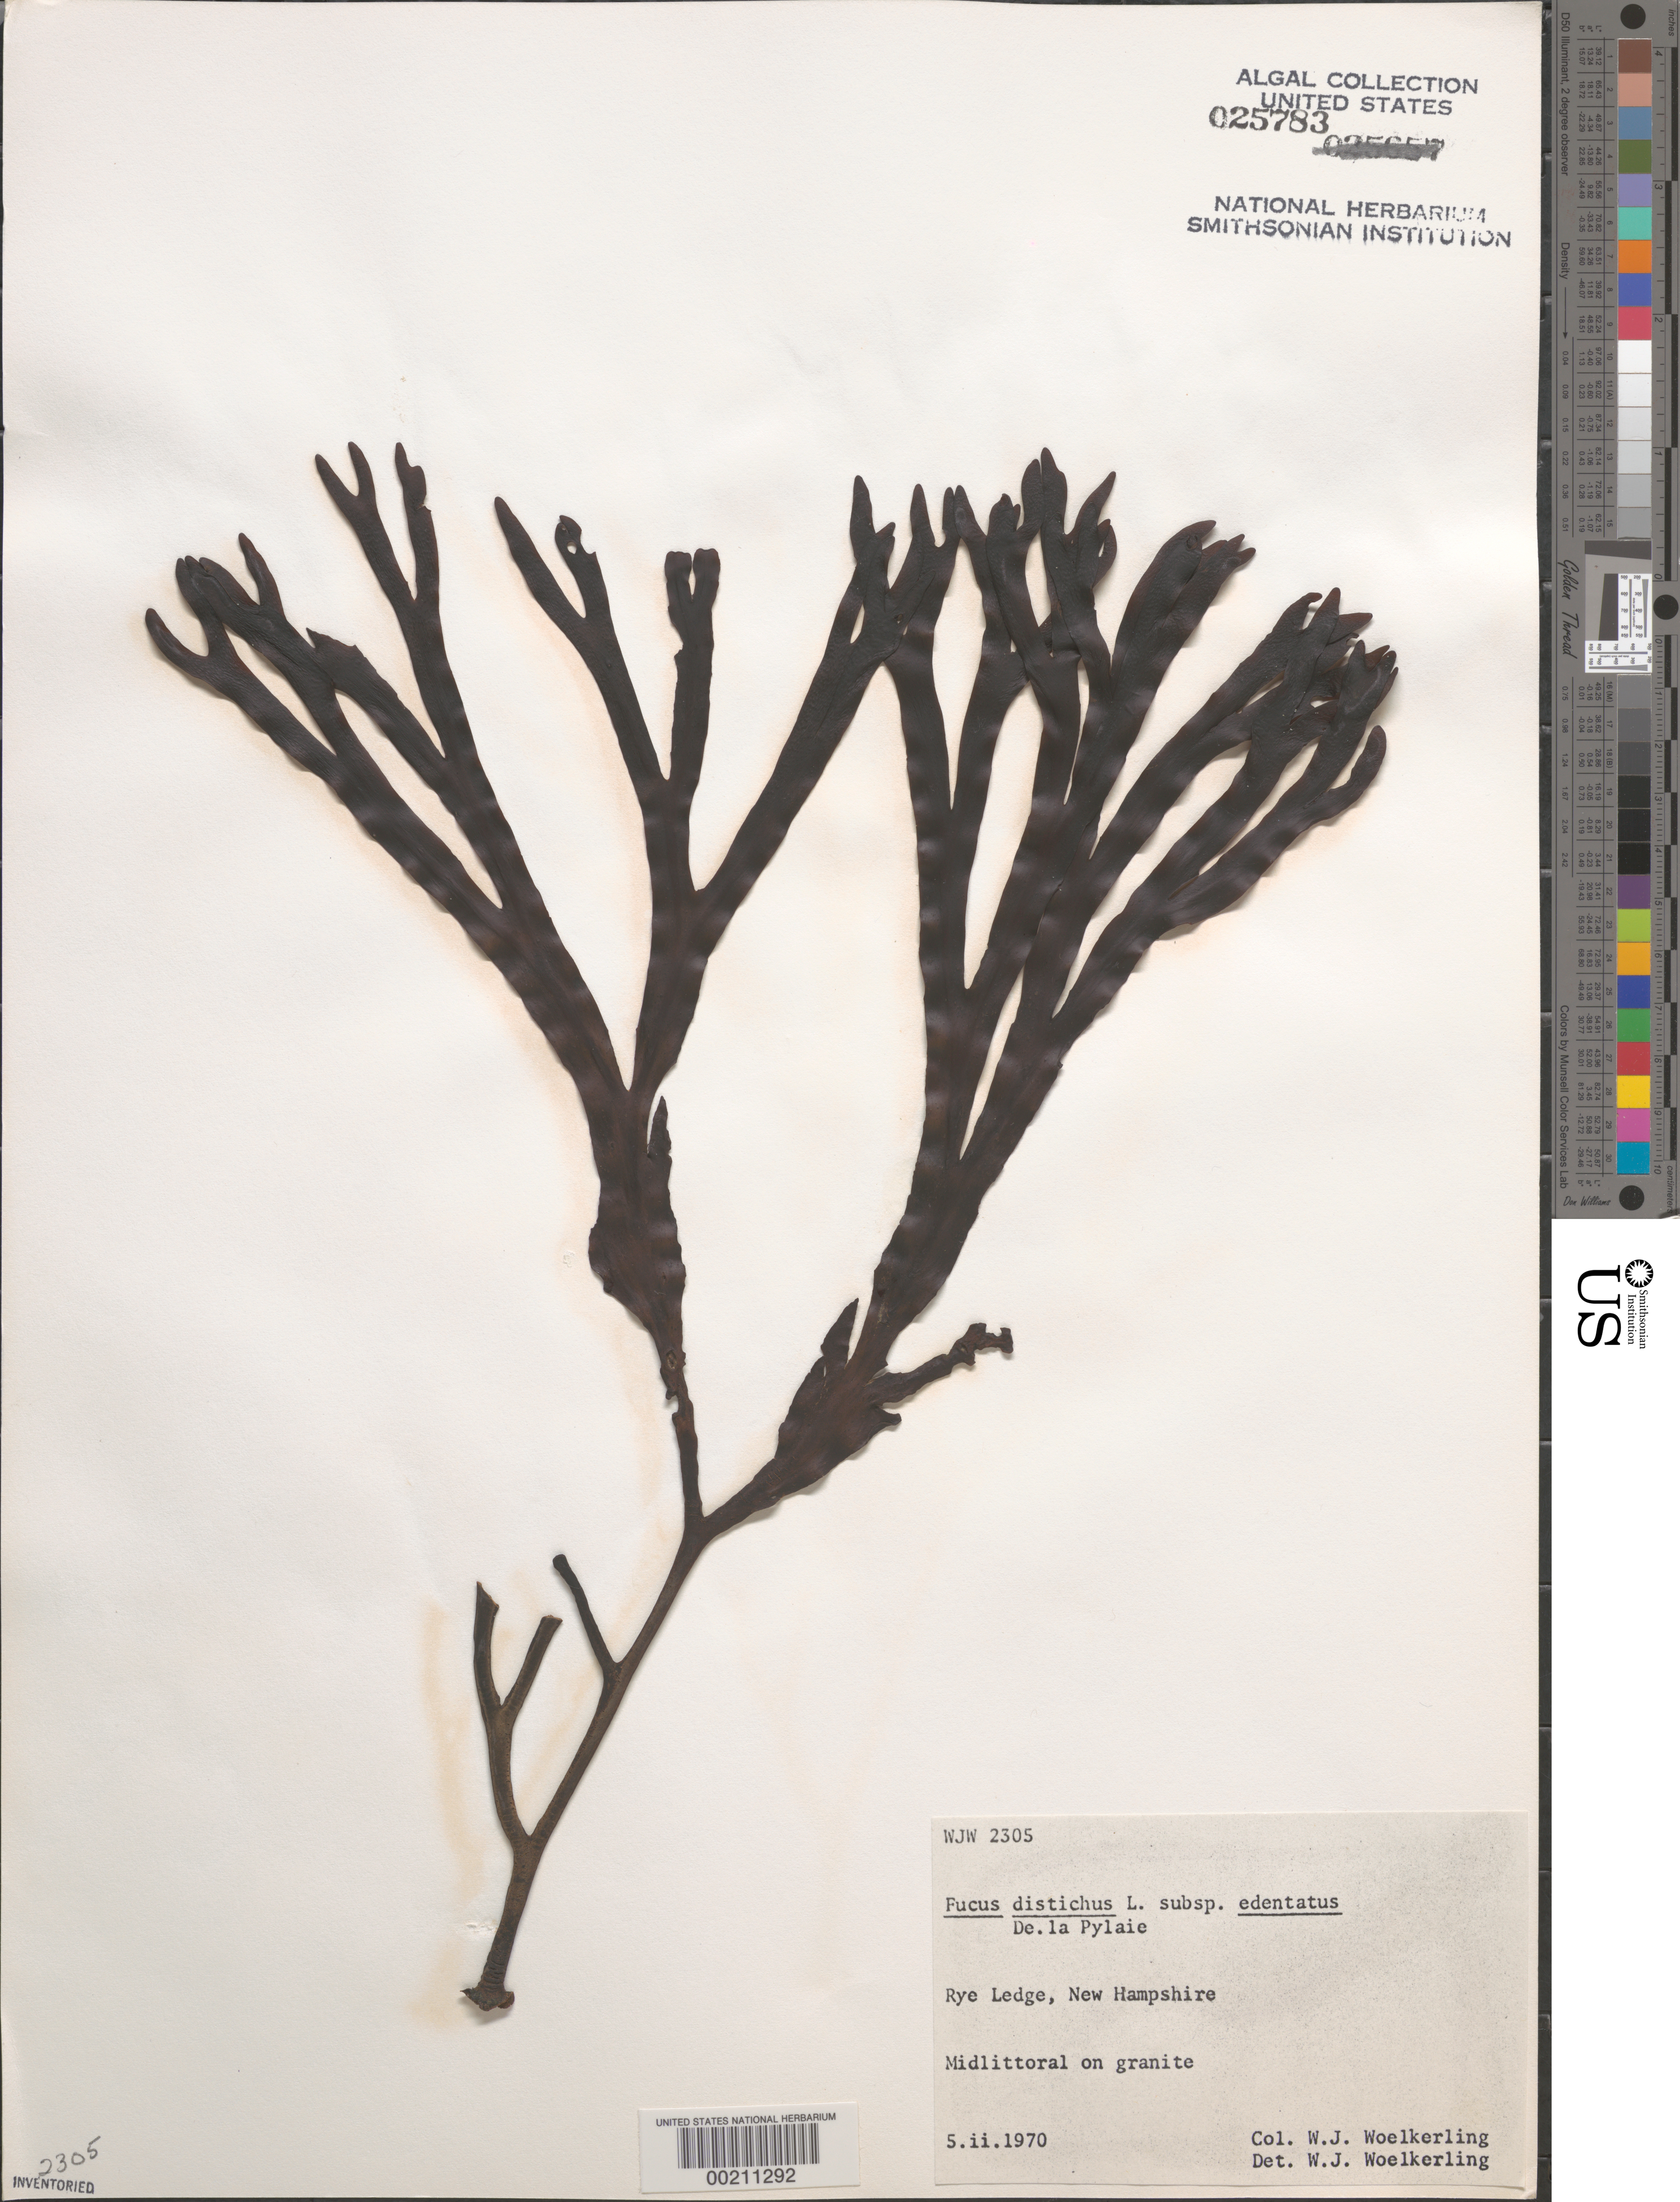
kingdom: Chromista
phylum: Ochrophyta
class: Phaeophyceae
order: Fucales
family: Fucaceae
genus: Fucus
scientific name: Fucus distichus subsp. edentatus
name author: (Bach. Pyl.) H.T. Powell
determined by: Woelkerling, W. J.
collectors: W. Woelkerling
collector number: WJW 2305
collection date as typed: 05 Feb 1970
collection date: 1970-02-05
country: United States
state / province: New Hampshire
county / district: Rockingham County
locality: Rye Ledge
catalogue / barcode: US 25783